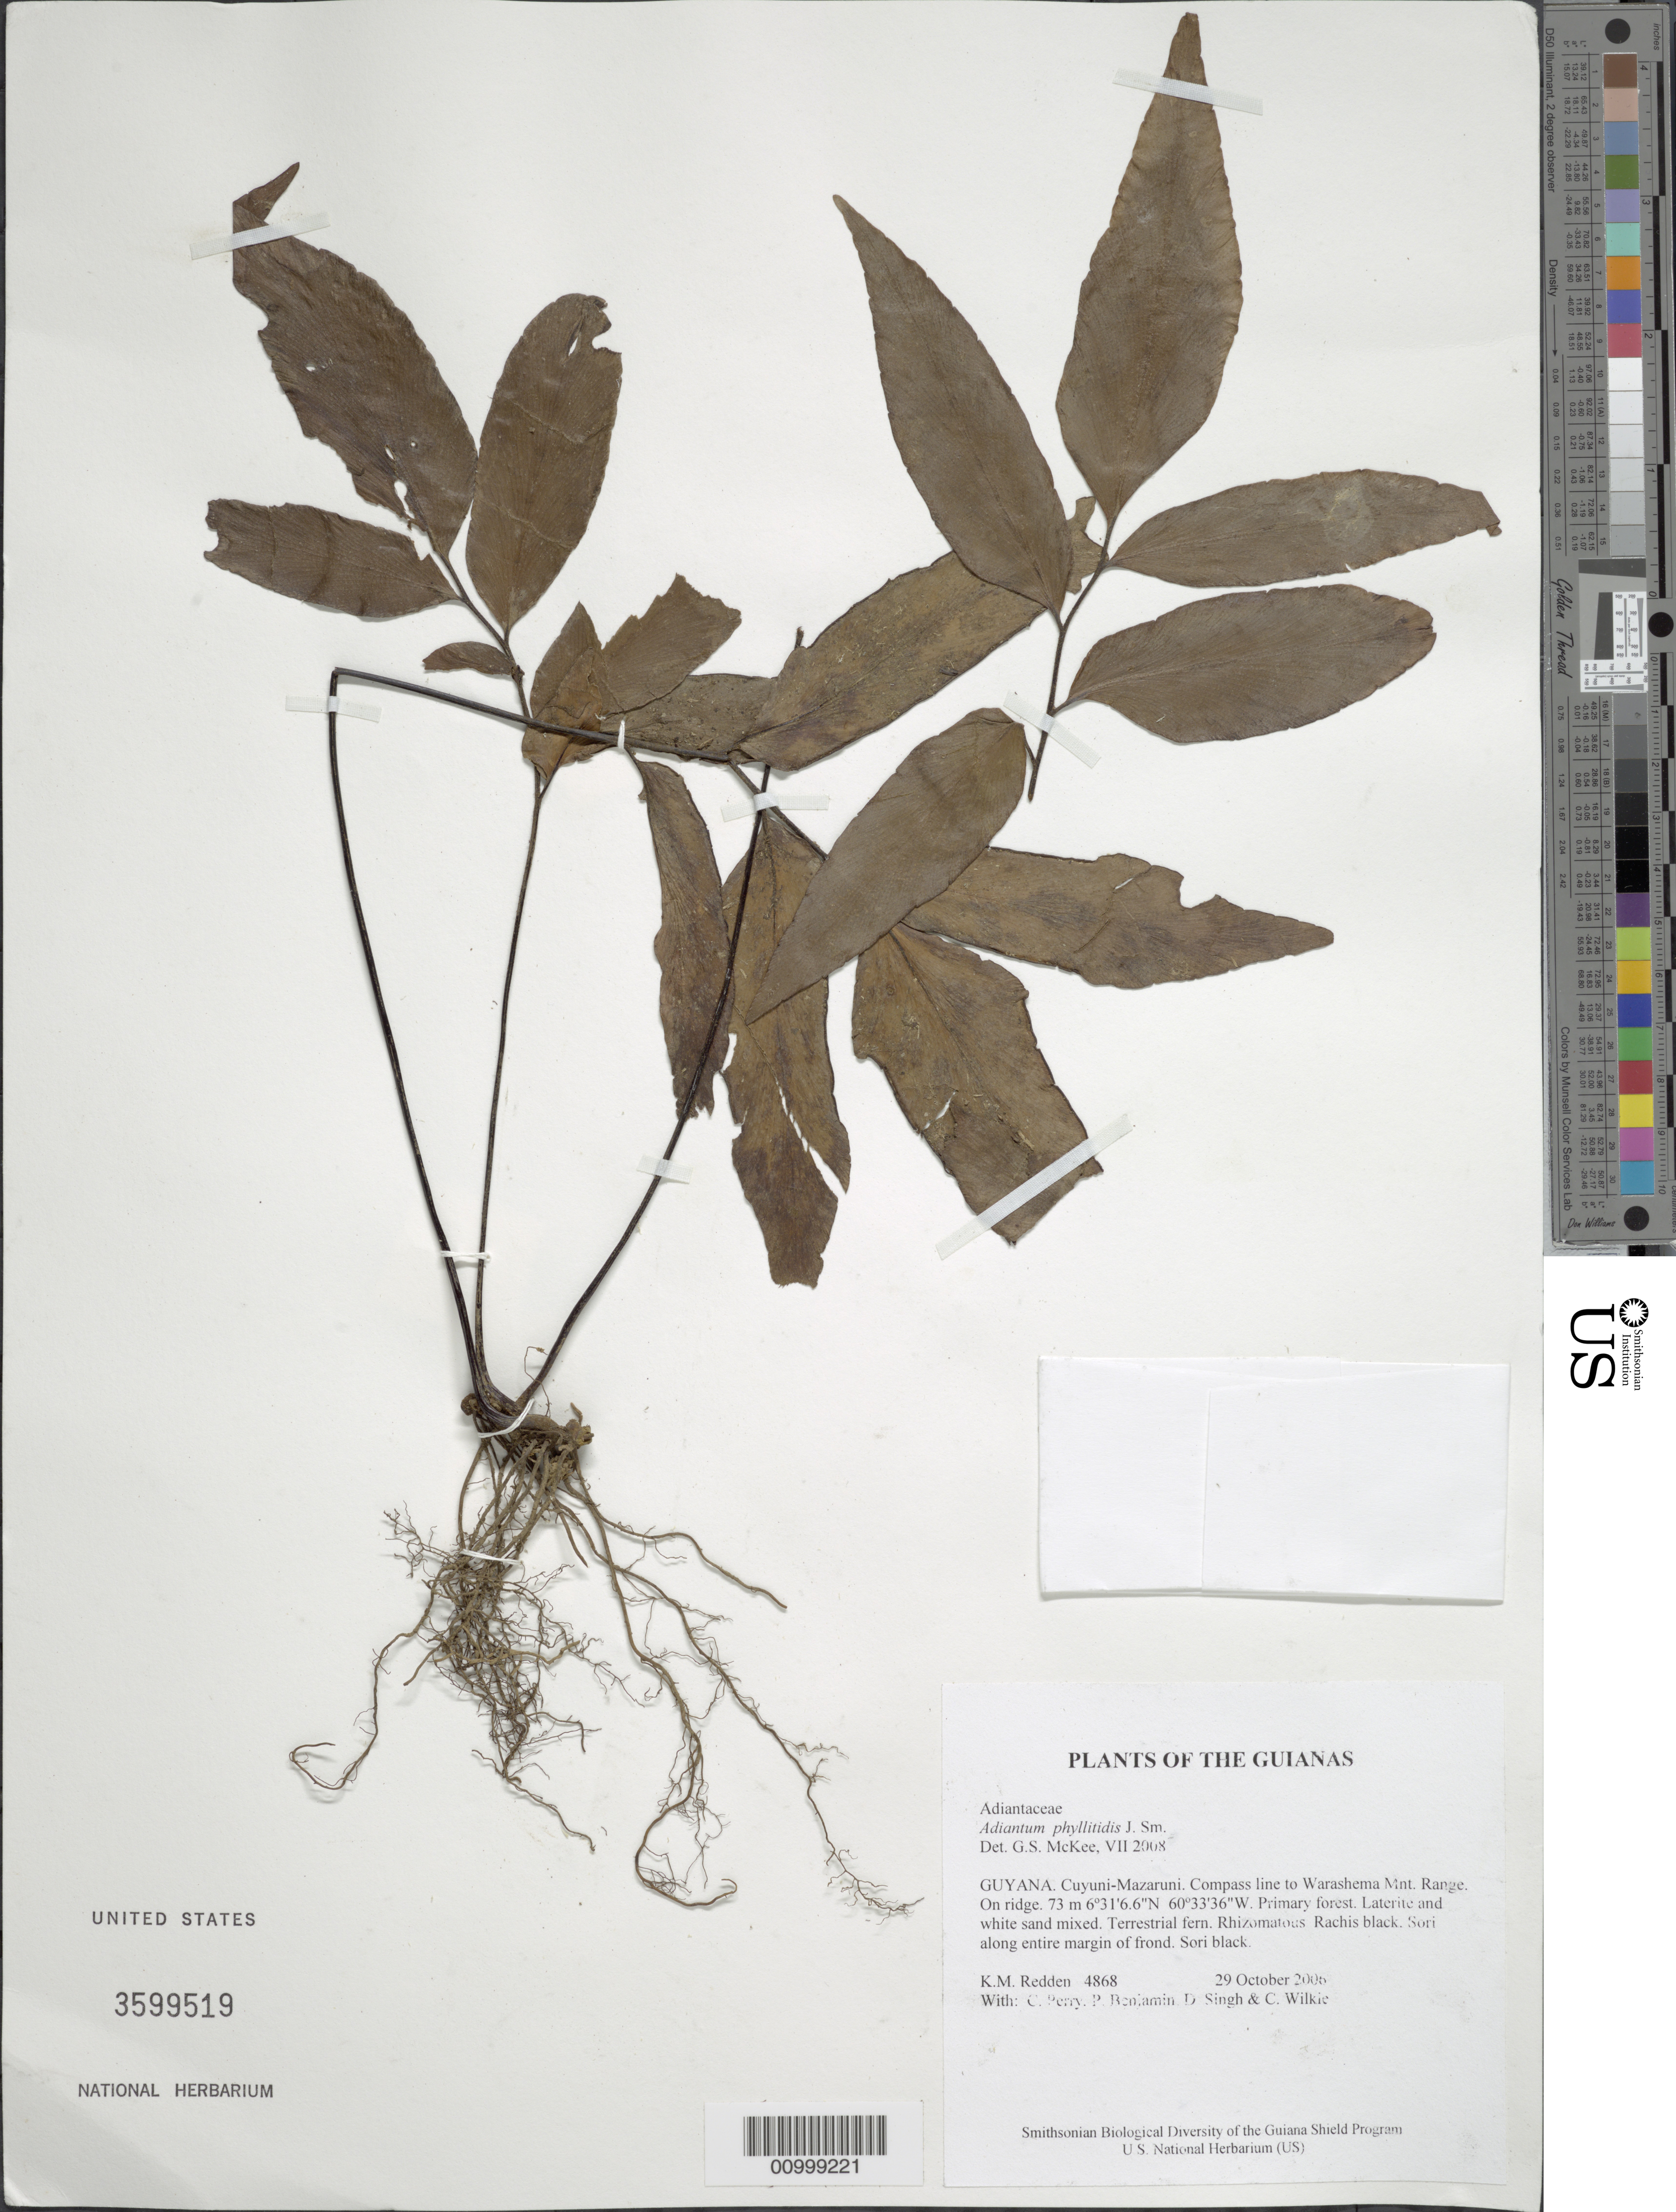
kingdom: Plantae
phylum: Tracheophyta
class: Polypodiopsida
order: Polypodiales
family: Pteridaceae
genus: Adiantum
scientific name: Adiantum phyllitidis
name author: J. Sm.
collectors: K. M. Redden, C. Perry, P. Benjamin, D. Singh & C. Wilkie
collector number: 4868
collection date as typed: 29 October 2006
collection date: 2006-10-29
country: Guyana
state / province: Cuyuni-Mazaruni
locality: Compass line to Warashema Mnt. Range. On ridge.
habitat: Primary forest. Laterite and white sand mixed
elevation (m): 73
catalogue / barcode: US 3599519